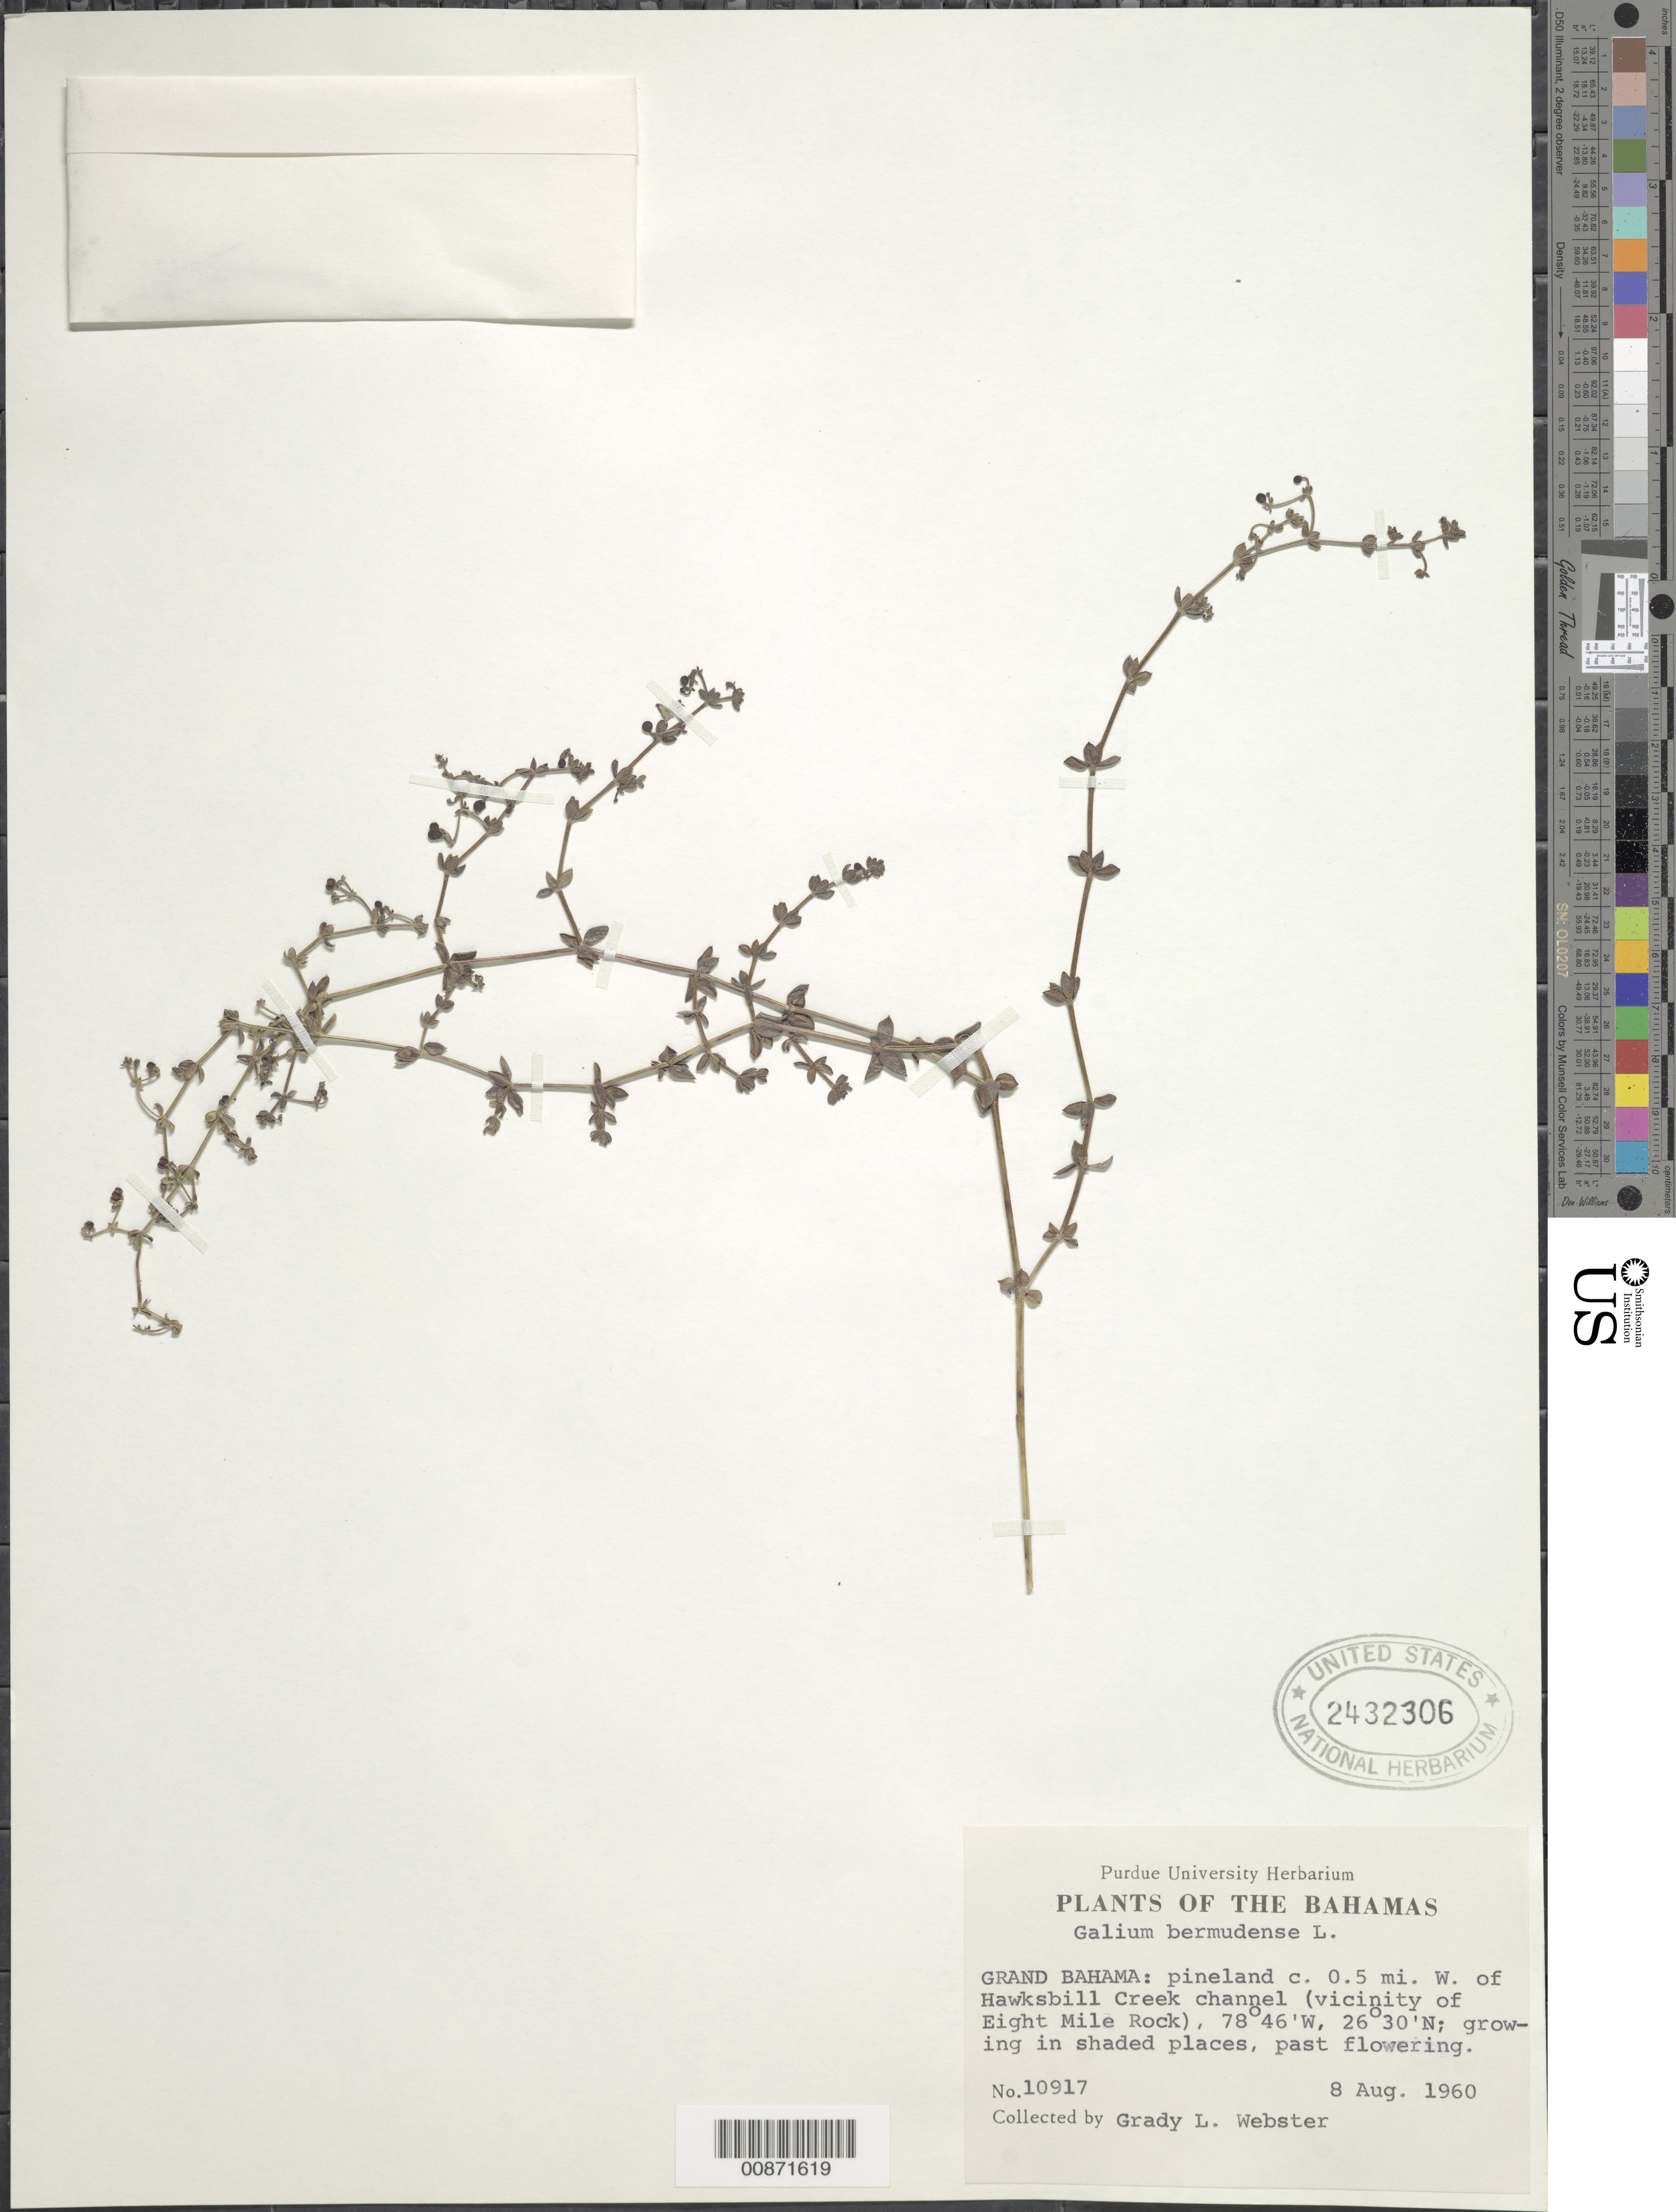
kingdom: Plantae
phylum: Tracheophyta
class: Magnoliopsida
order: Gentianales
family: Rubiaceae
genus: Galium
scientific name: Galium bermudense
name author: L.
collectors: G. L. Webster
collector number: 10917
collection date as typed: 08 Aug 1960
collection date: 1960-08-08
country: Bahamas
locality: Grand Bahama: c. 0.5 mile west of Hawksbill Creek channel (vicinity of Eight Mile Rock)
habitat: In shaded places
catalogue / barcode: US 2432306